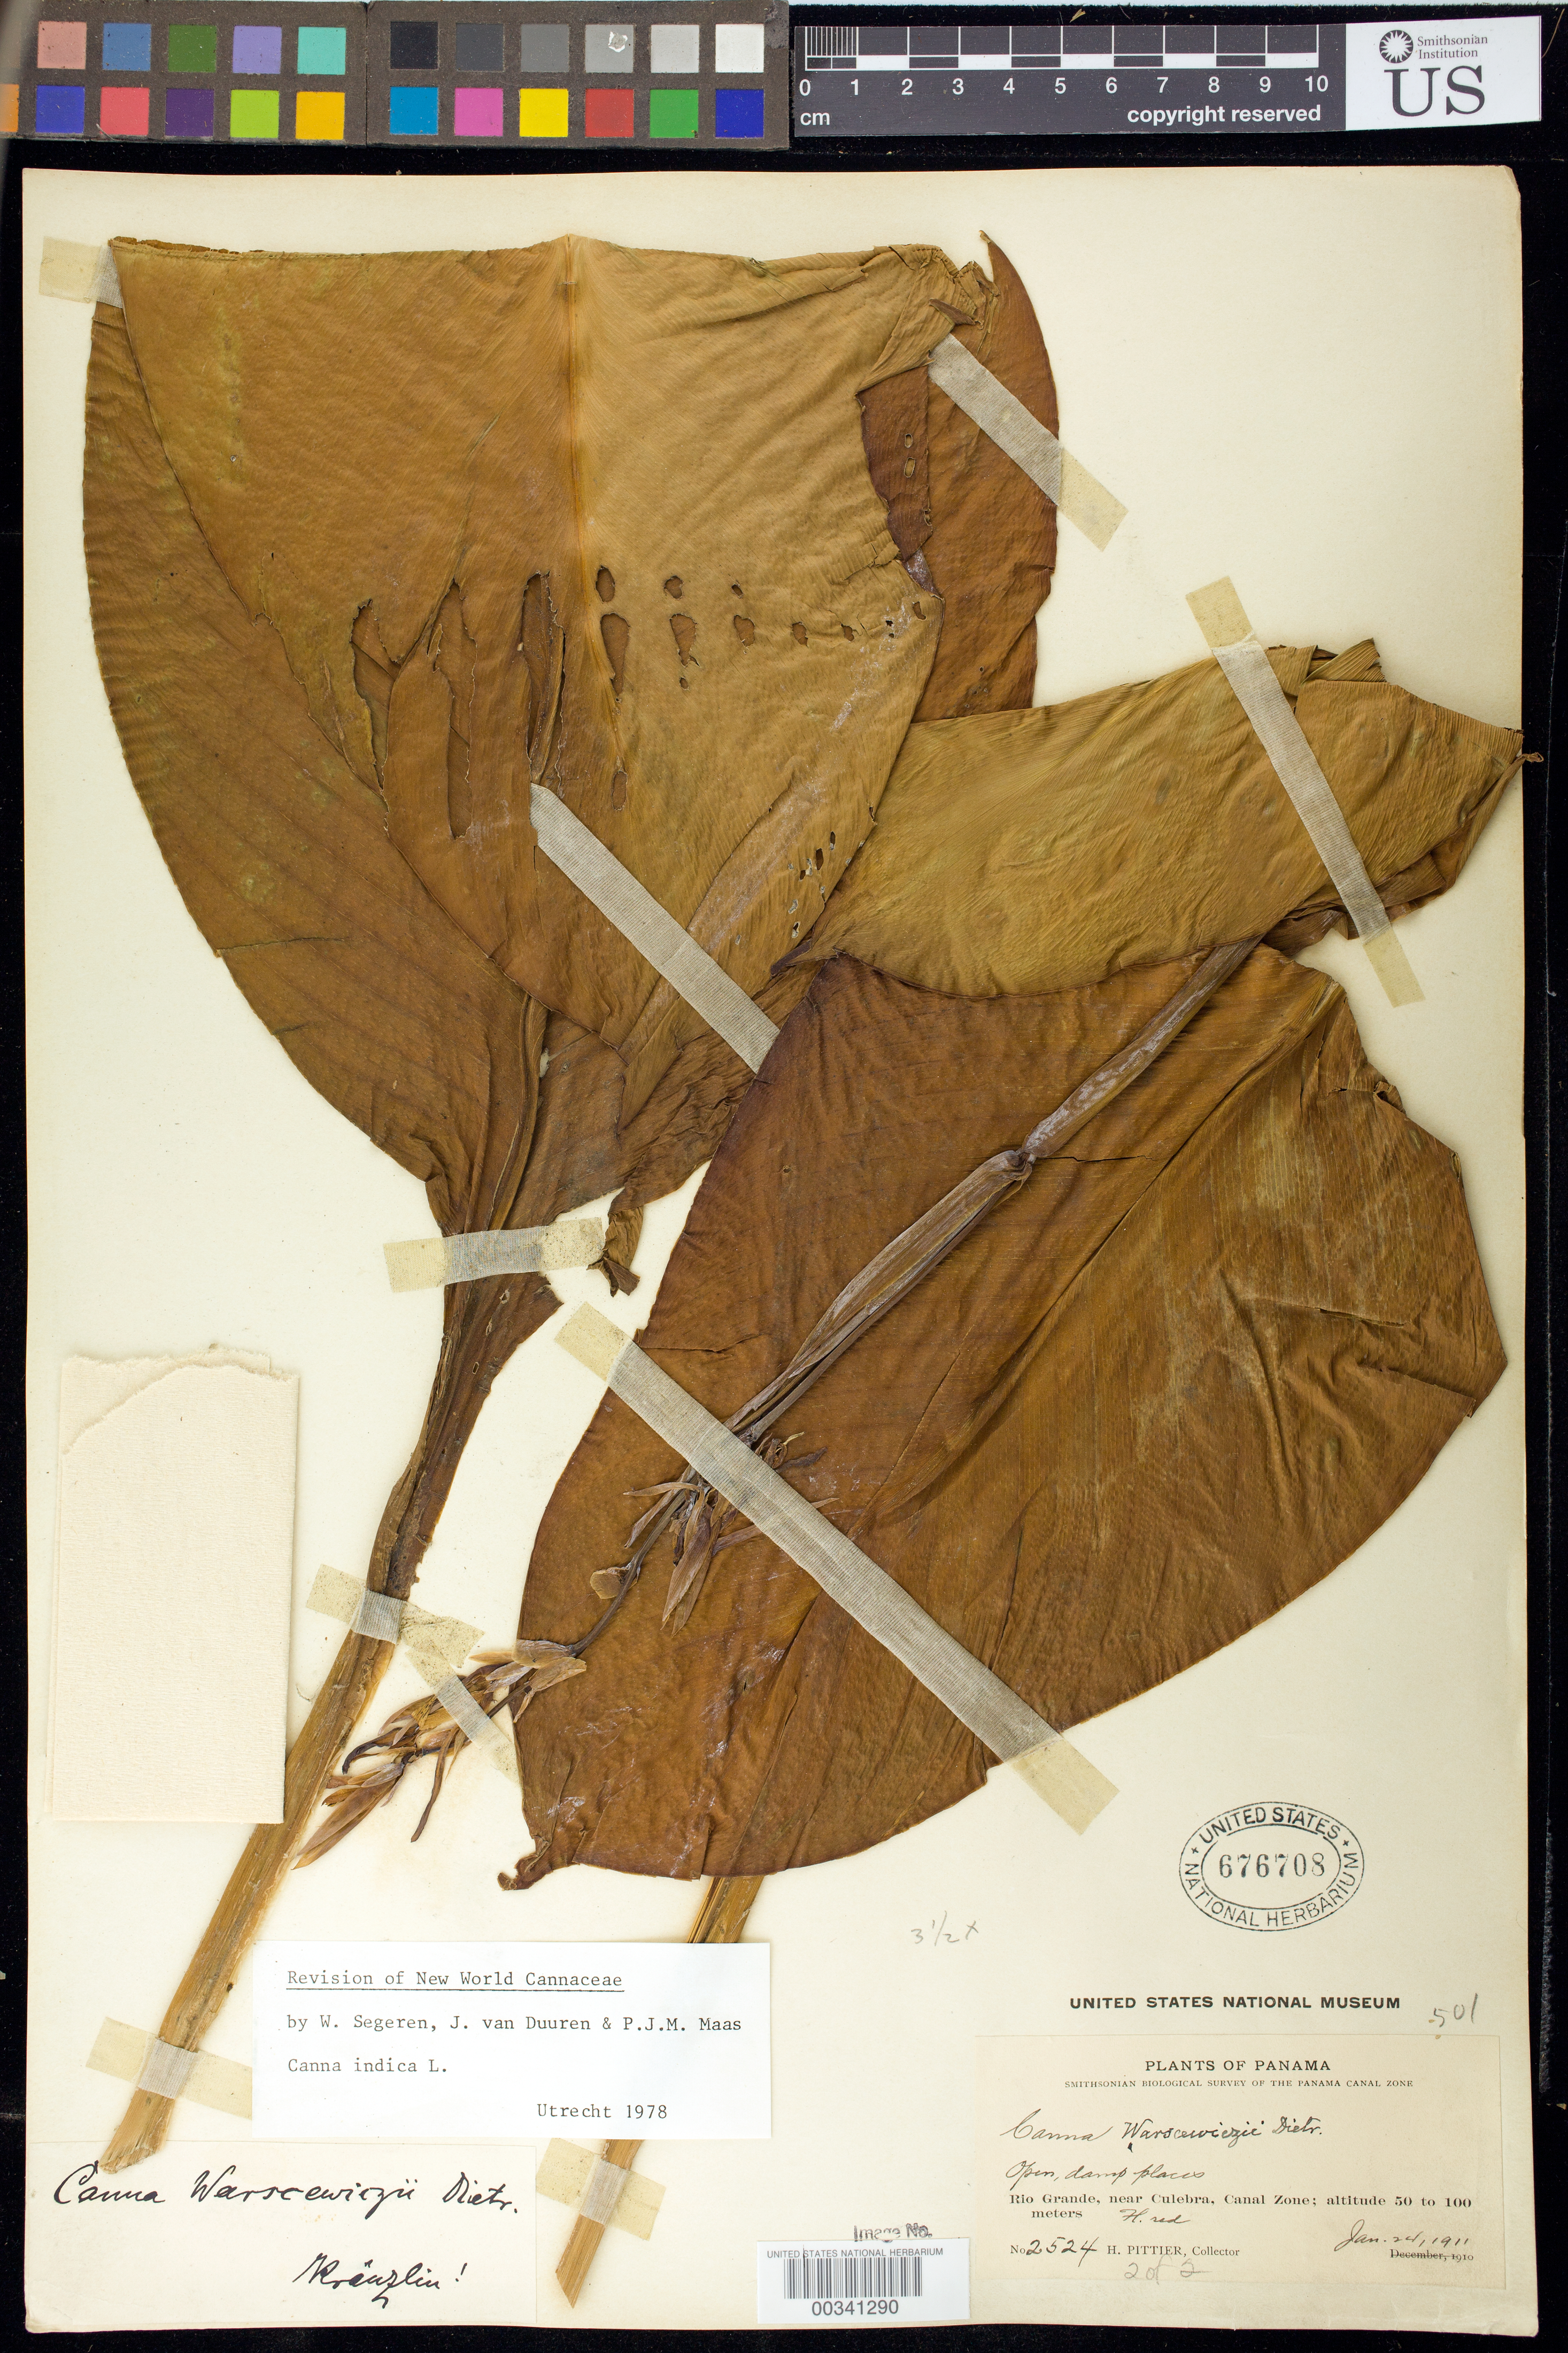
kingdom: Plantae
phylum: Tracheophyta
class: Liliopsida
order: Zingiberales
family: Cannaceae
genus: Canna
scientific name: Canna indica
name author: L.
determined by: Segeren, W.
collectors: H. F. Pittier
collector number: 2524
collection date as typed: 24 Jan 1911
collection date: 1911-01-24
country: Panama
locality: Rio Grande, near Culebra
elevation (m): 50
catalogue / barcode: US 676708